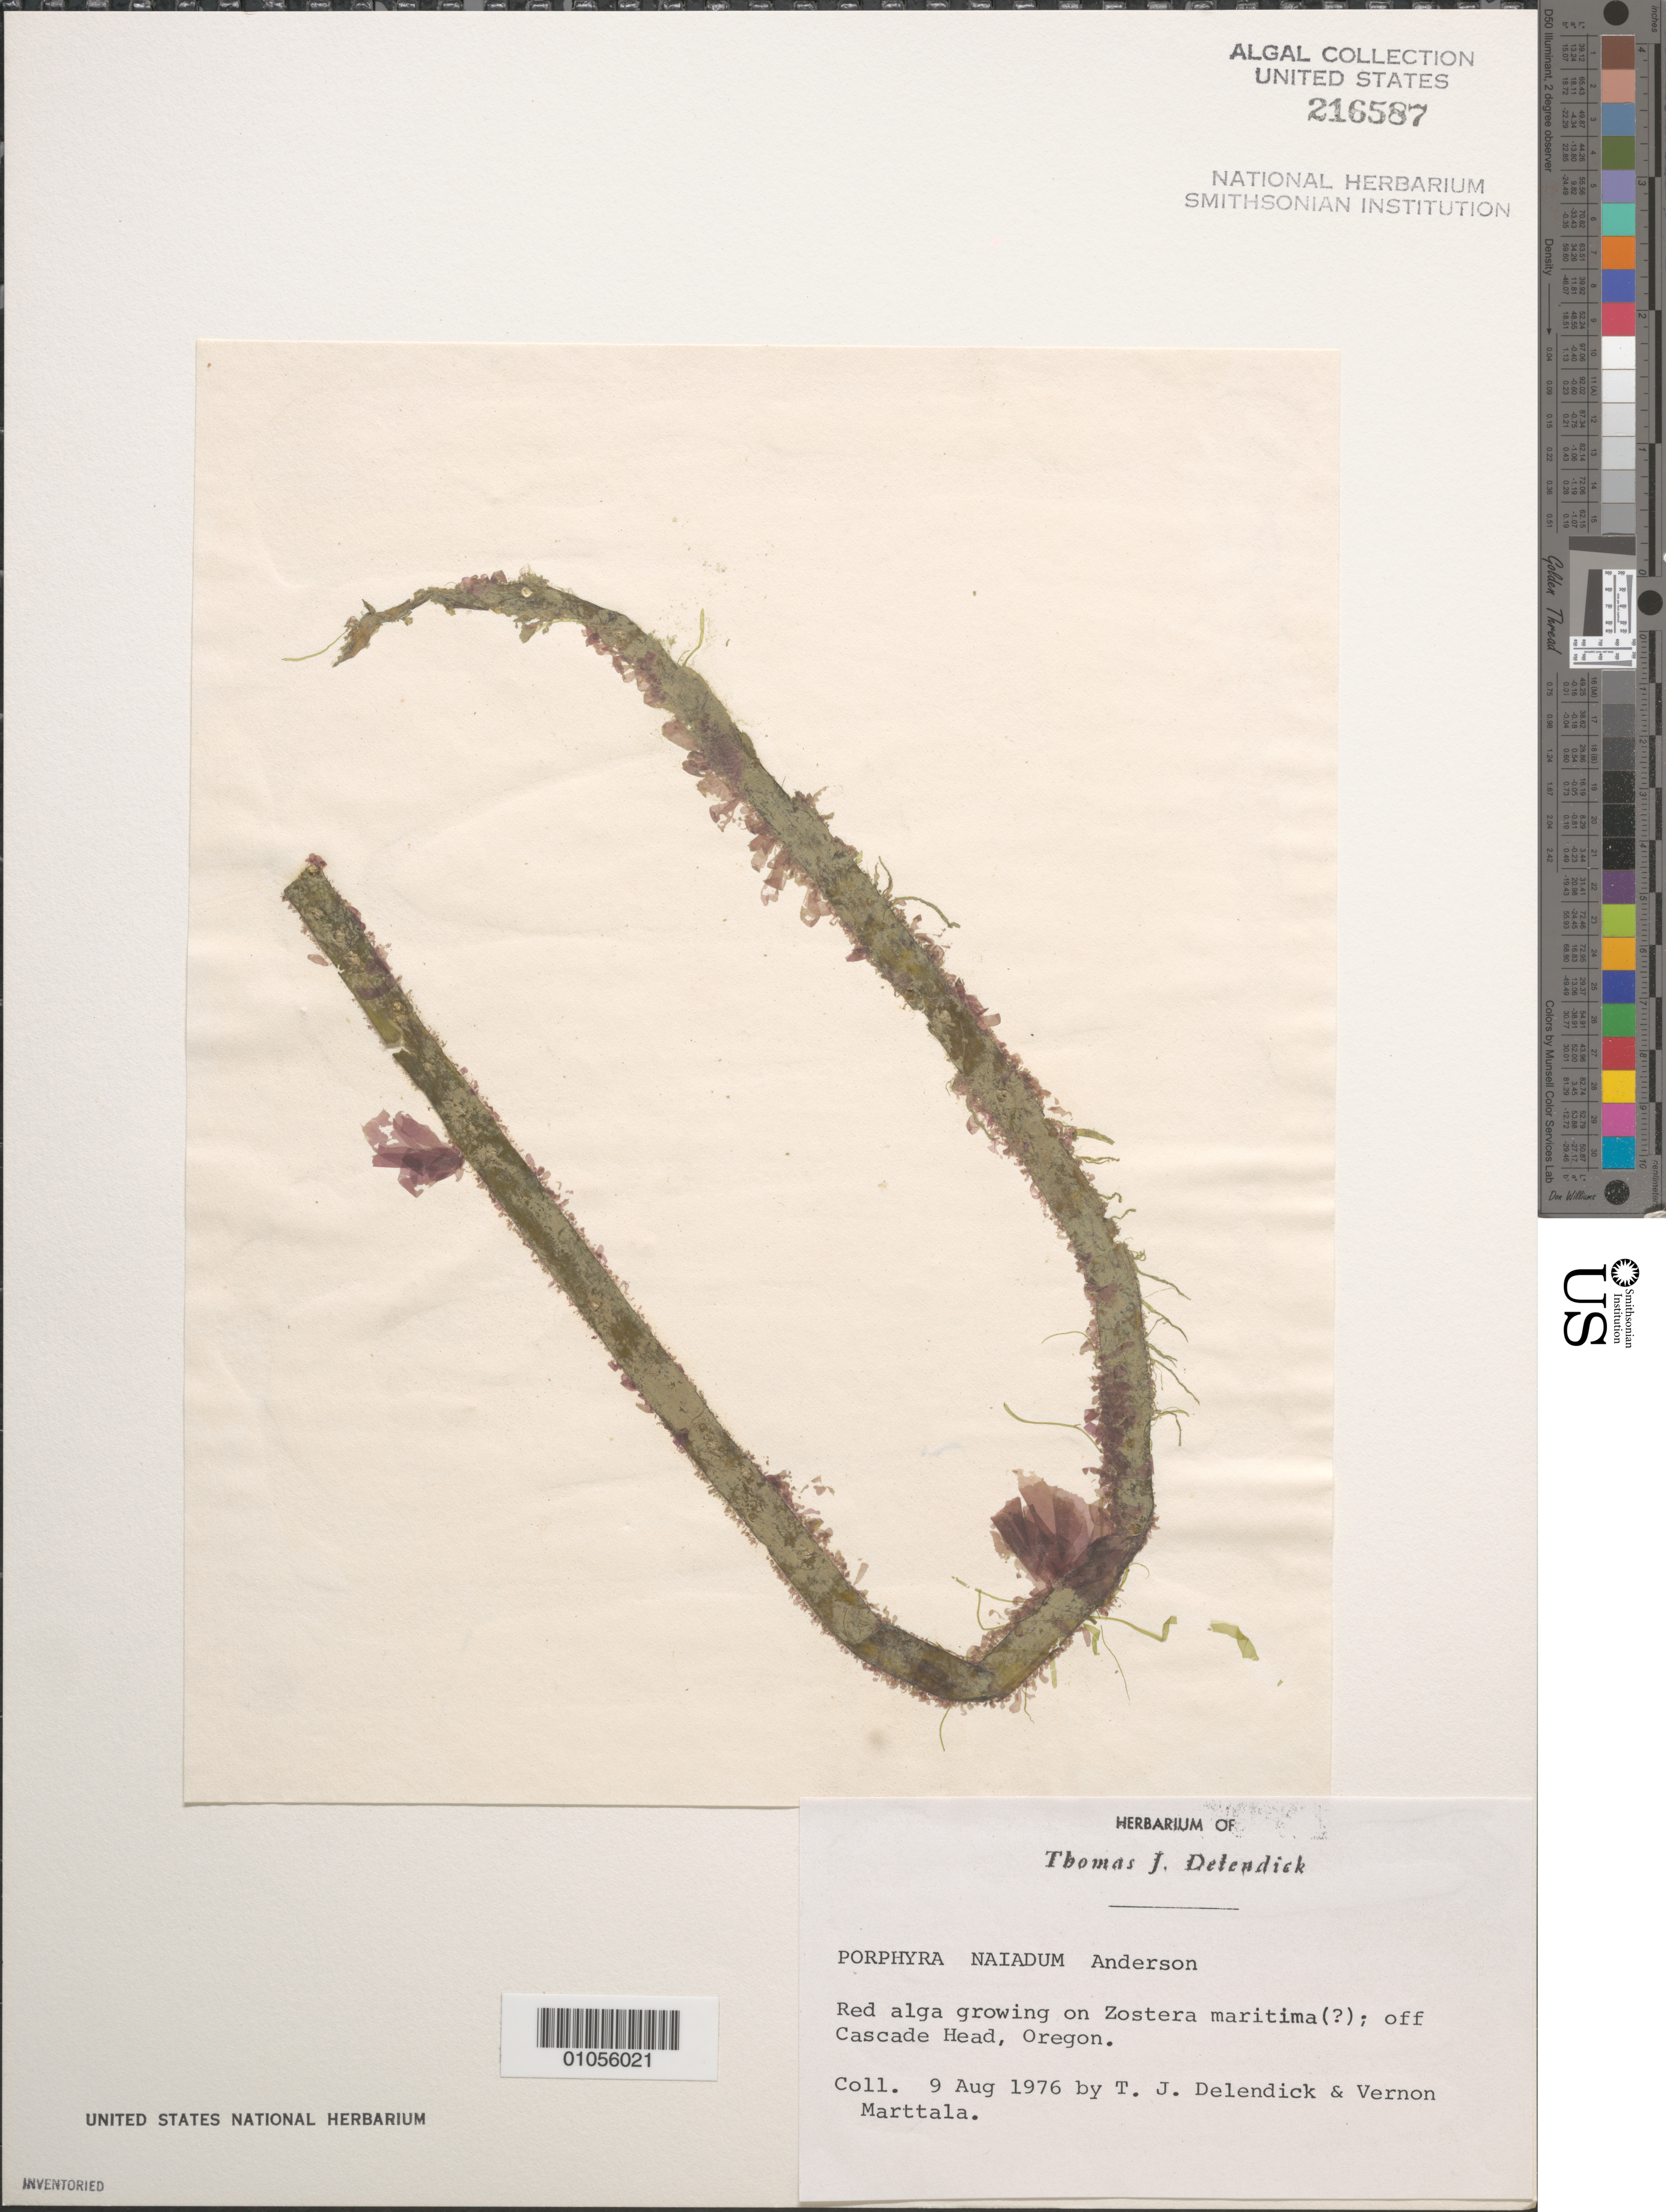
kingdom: Plantae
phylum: Rhodophyta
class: Compsopogonophyceae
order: Erythropeltidales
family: Erythrotrichiaceae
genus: Smithora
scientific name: Smithora naiadum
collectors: T. Delendick & V. Marttala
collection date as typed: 09 Aug 1976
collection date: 1976-08-09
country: United States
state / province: Oregon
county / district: Tillamook County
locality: Off the coast of Cascade Head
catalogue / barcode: US 216587